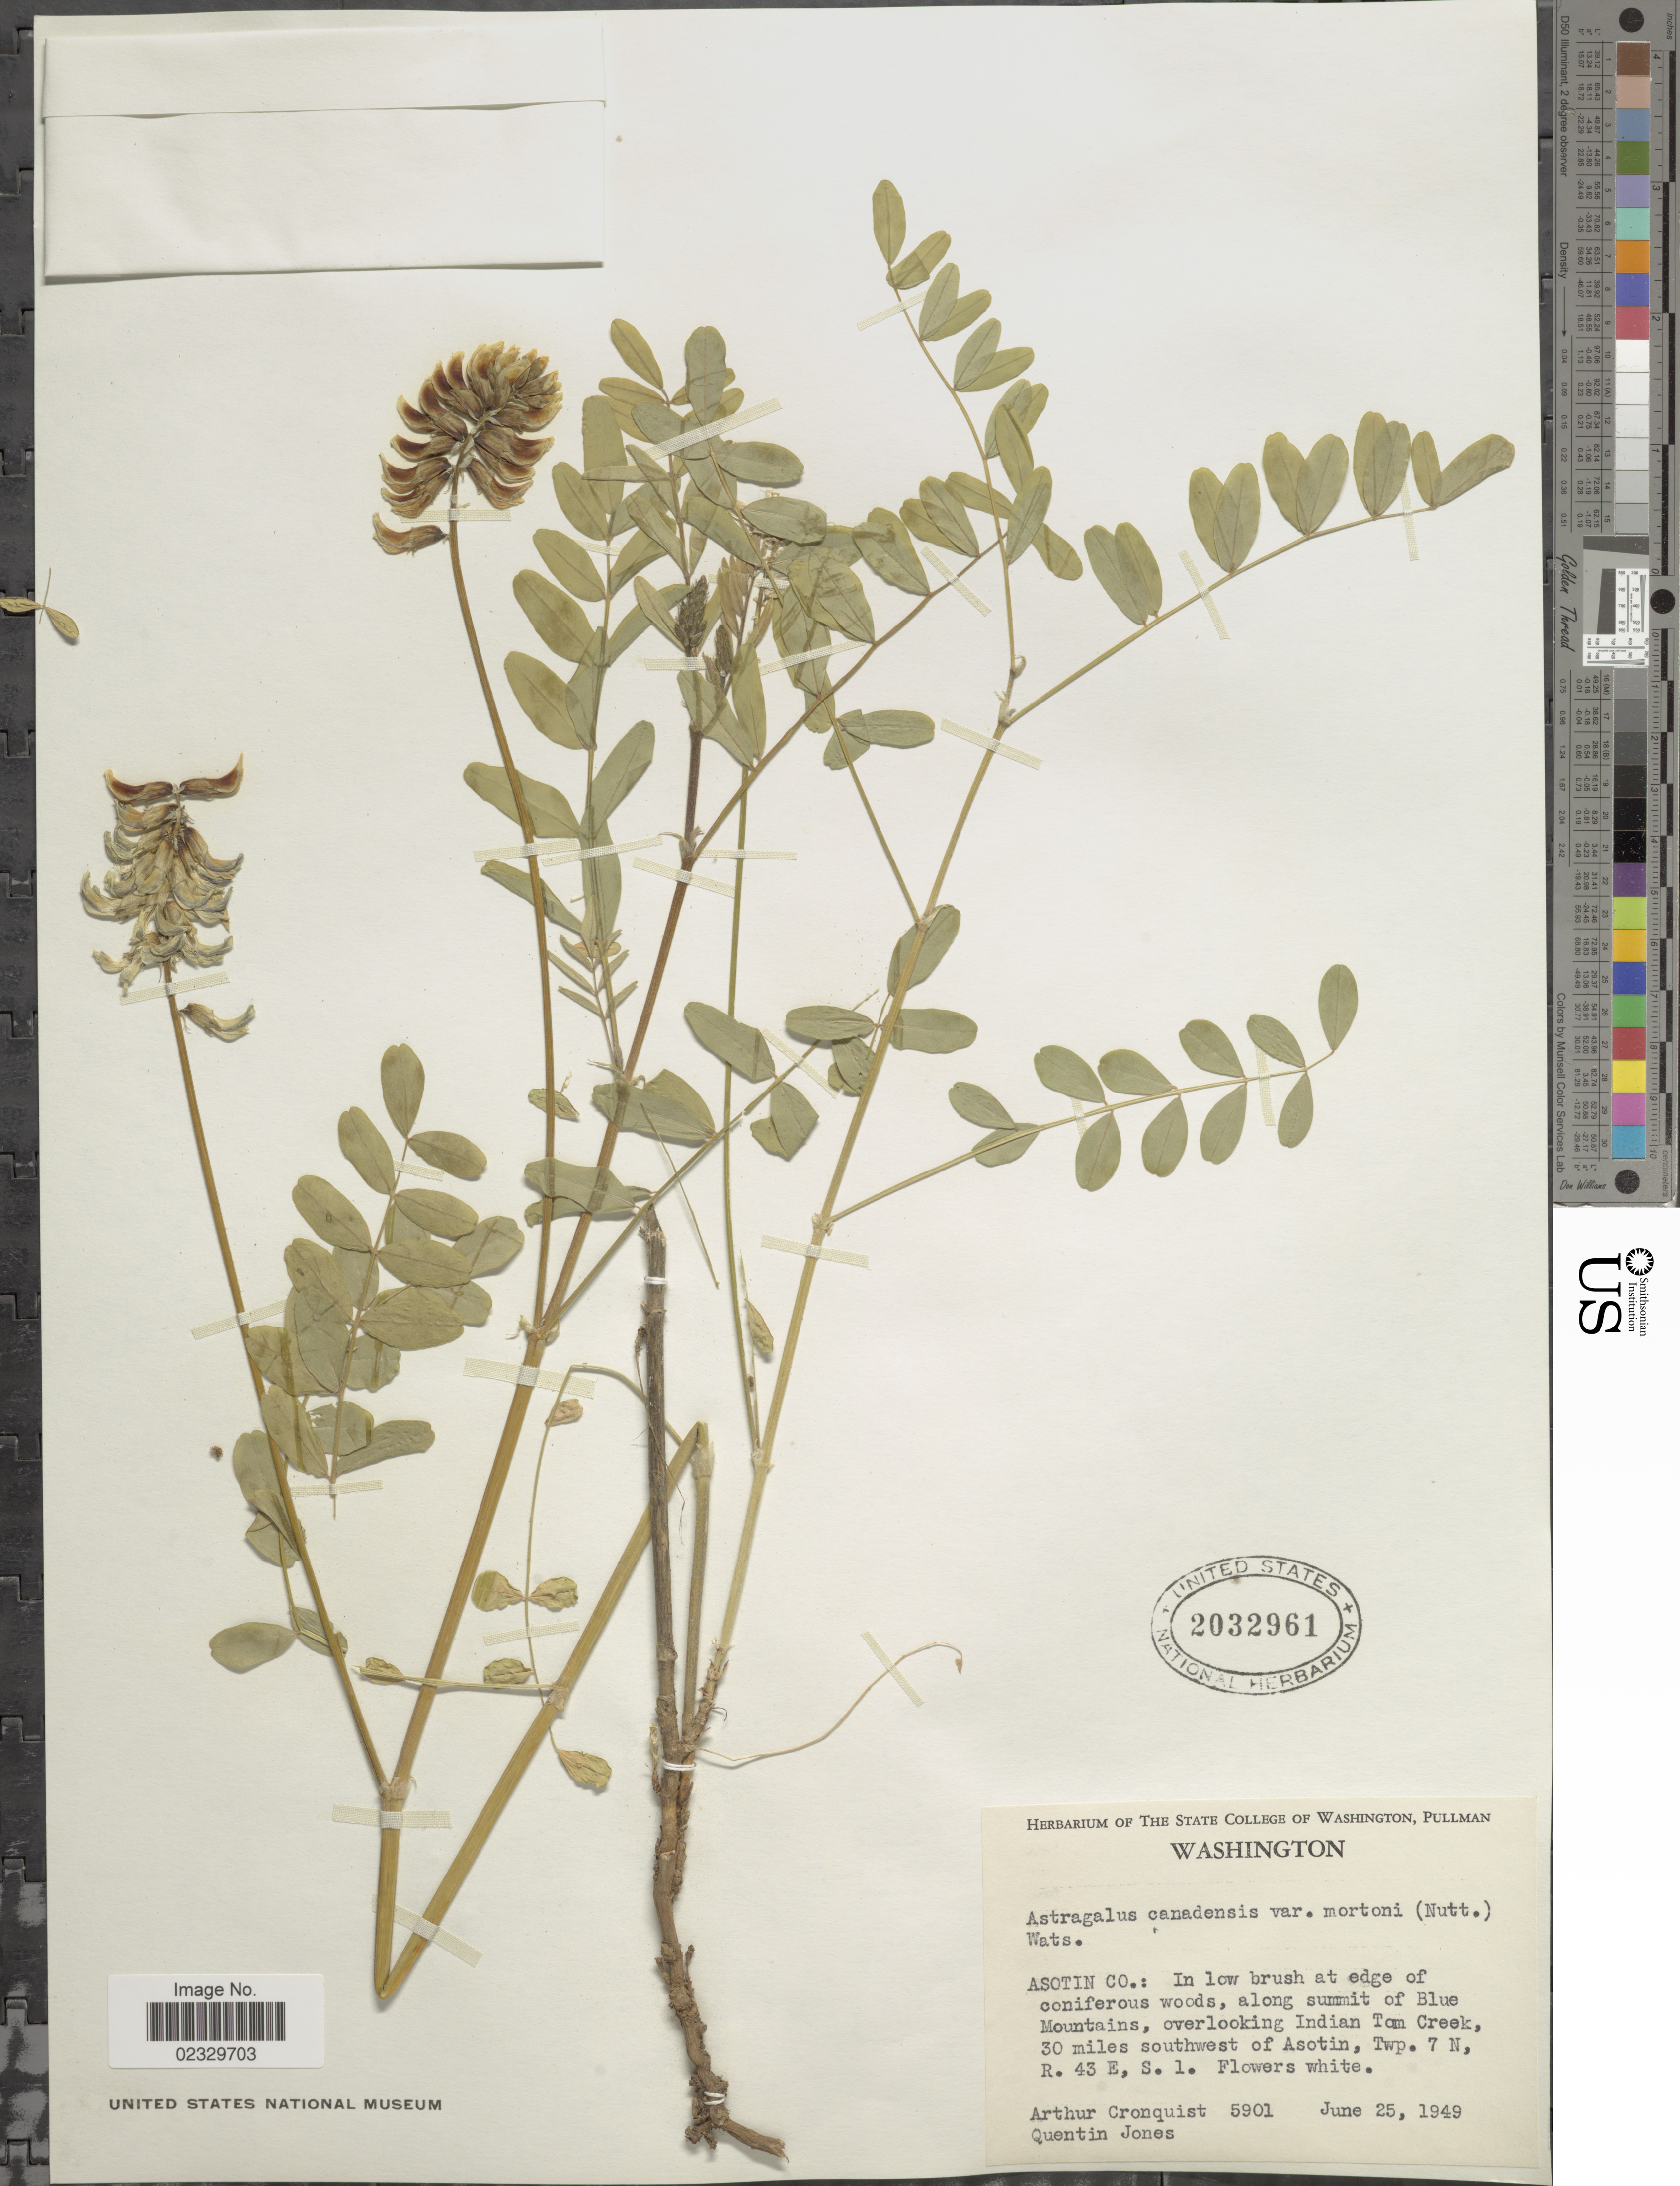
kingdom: Plantae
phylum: Tracheophyta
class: Magnoliopsida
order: Fabales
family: Fabaceae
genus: Astragalus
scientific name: Astragalus canadensis var. brevidens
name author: L.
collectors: A. J. Cronquist & Q. Jones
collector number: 5901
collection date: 1949-06-25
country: United States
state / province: Washington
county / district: Asotin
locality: Asotin Co.: along summit of Blue Mountains, overlooking Indiam Tom Creek, 30 miles southwest of Asotin, Twp. 7 N, R. 43 E, S 1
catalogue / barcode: US 2032961